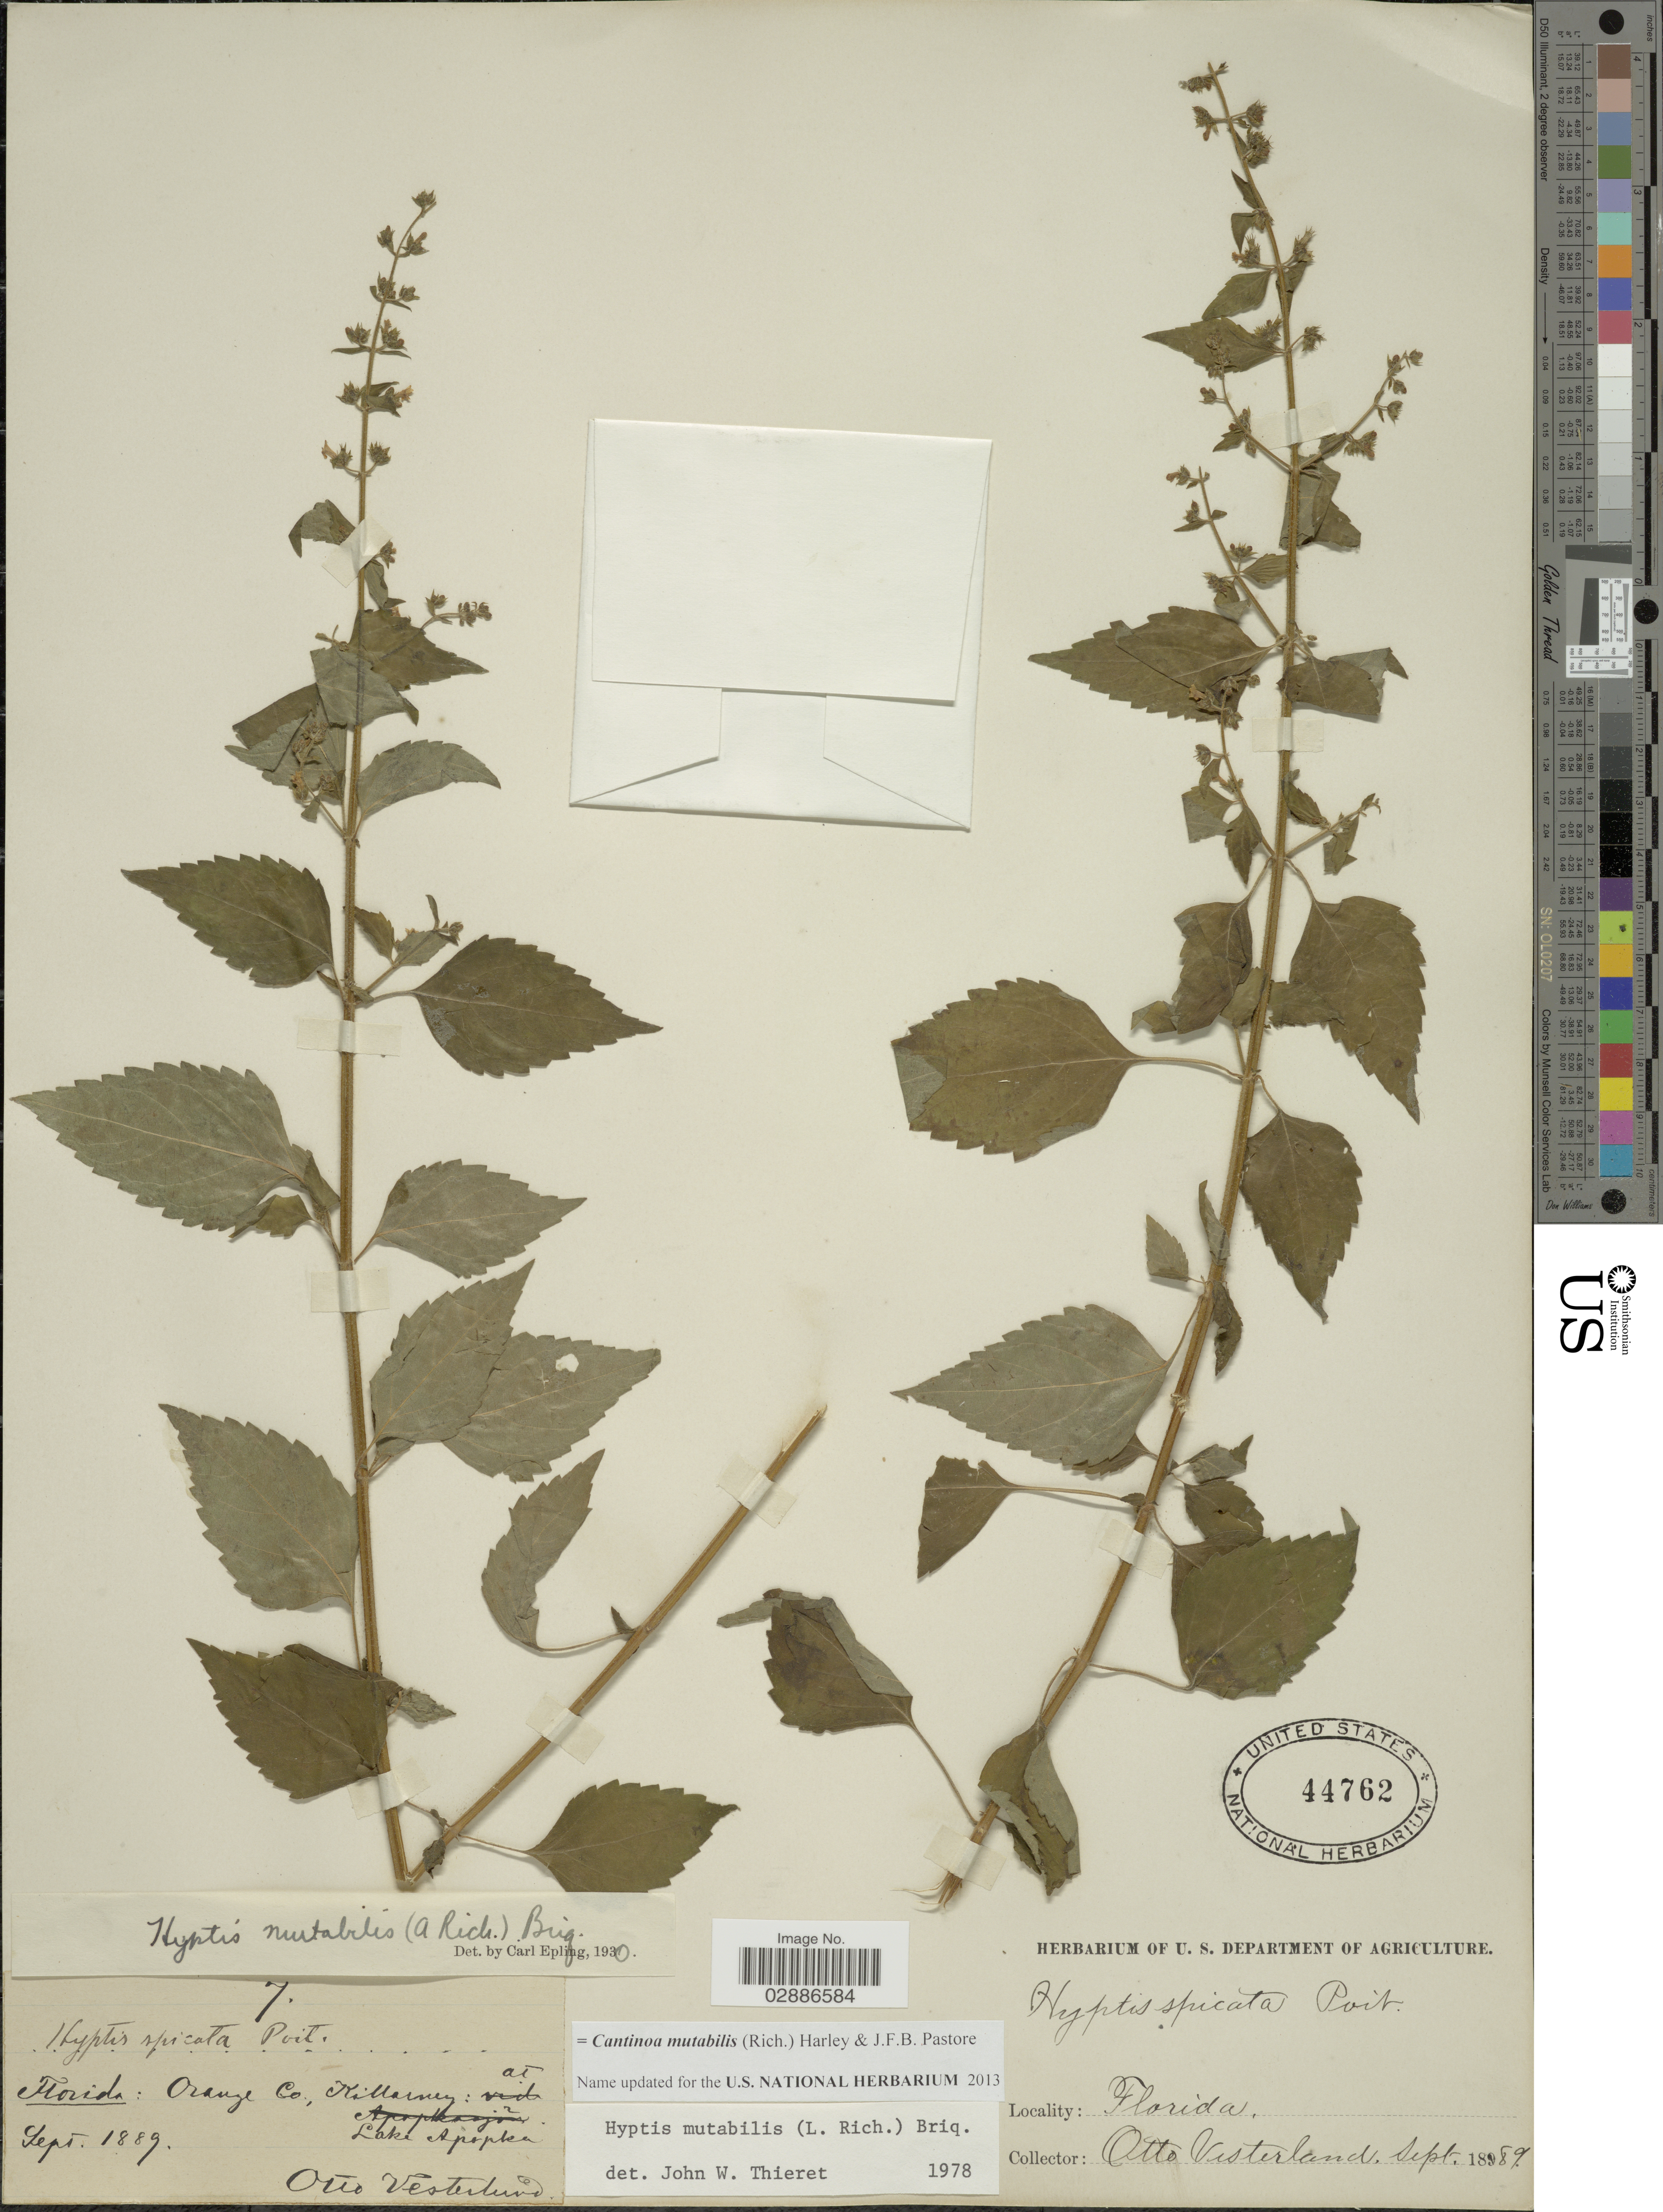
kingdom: Plantae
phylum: Tracheophyta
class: Magnoliopsida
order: Lamiales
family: Lamiaceae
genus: Cantinoa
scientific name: Cantinoa mutabilis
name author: (Epling) Harley & J.F.B. Pastore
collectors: O. Vesterland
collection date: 1889-09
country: United States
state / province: Florida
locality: Orange Co., Killarney, at Lake Apopka.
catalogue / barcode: US 44762